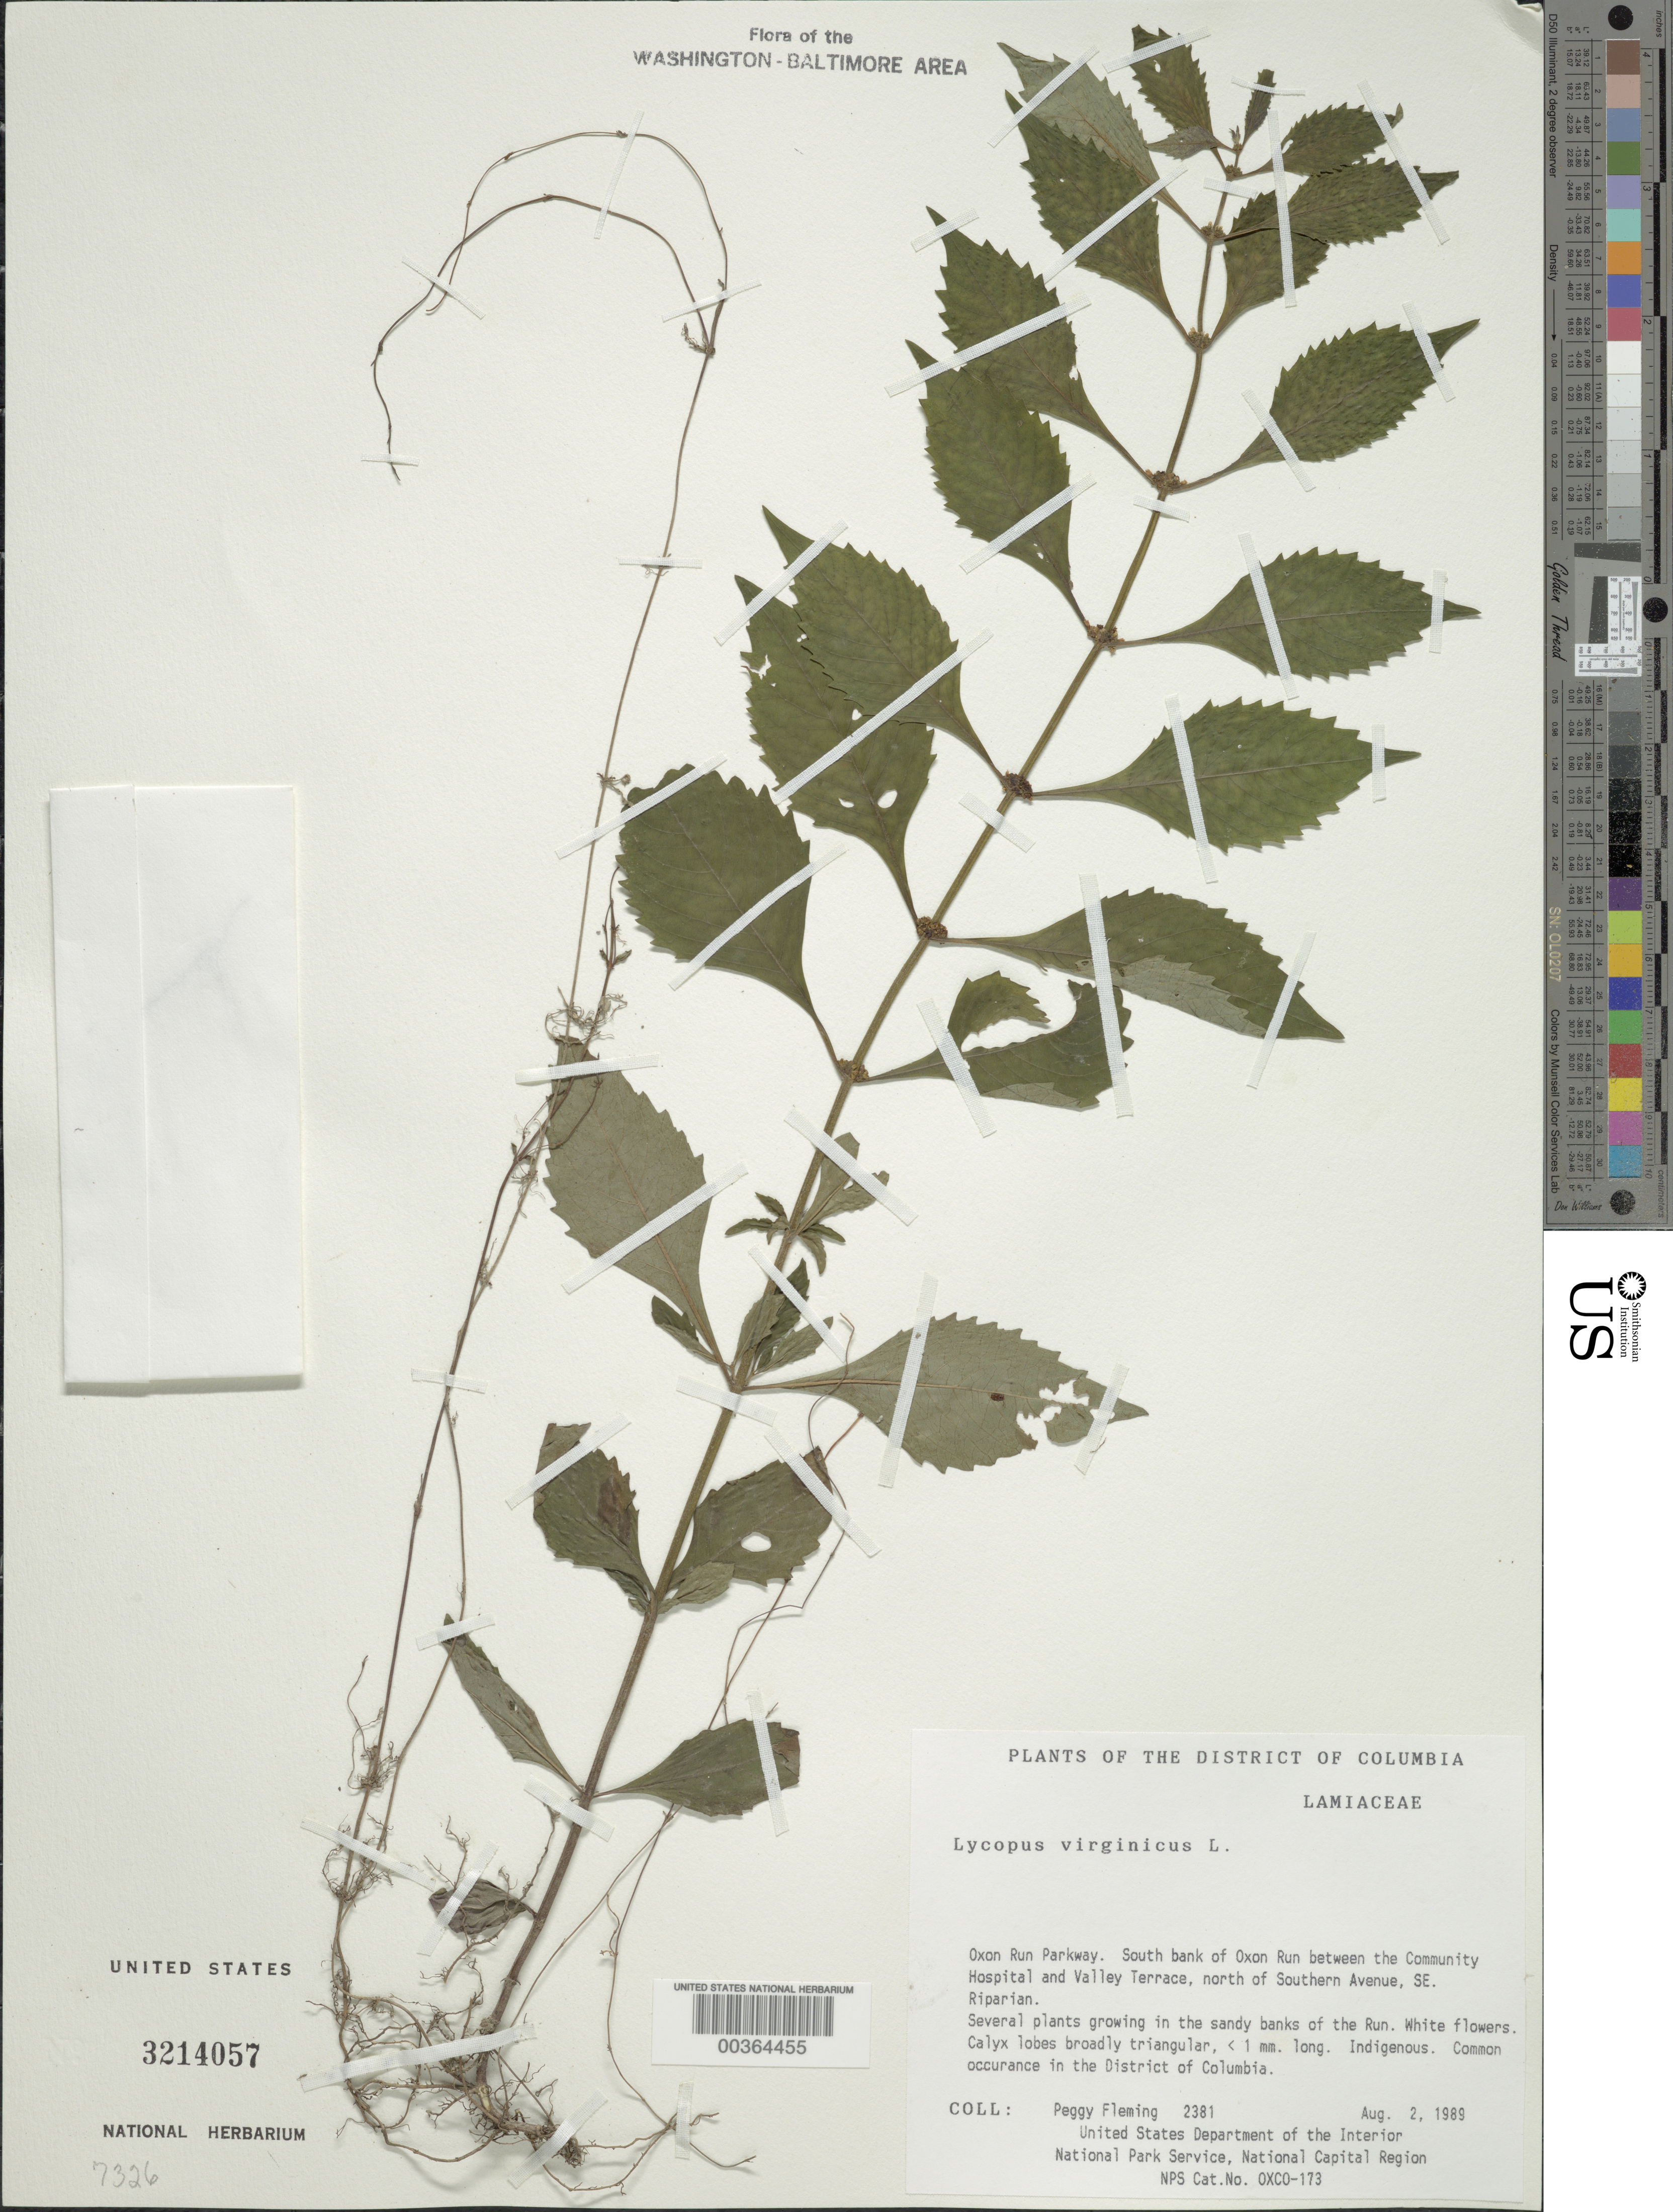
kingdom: Plantae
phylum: Tracheophyta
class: Magnoliopsida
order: Lamiales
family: Lamiaceae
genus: Lycopus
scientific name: Lycopus virginicus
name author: L.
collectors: P. Fleming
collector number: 2381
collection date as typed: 02 Aug 1989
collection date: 1989-08-02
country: United States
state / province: District of Columbia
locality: Oxon Run Parkway, S bank of Oxon Run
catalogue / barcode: US 3214057